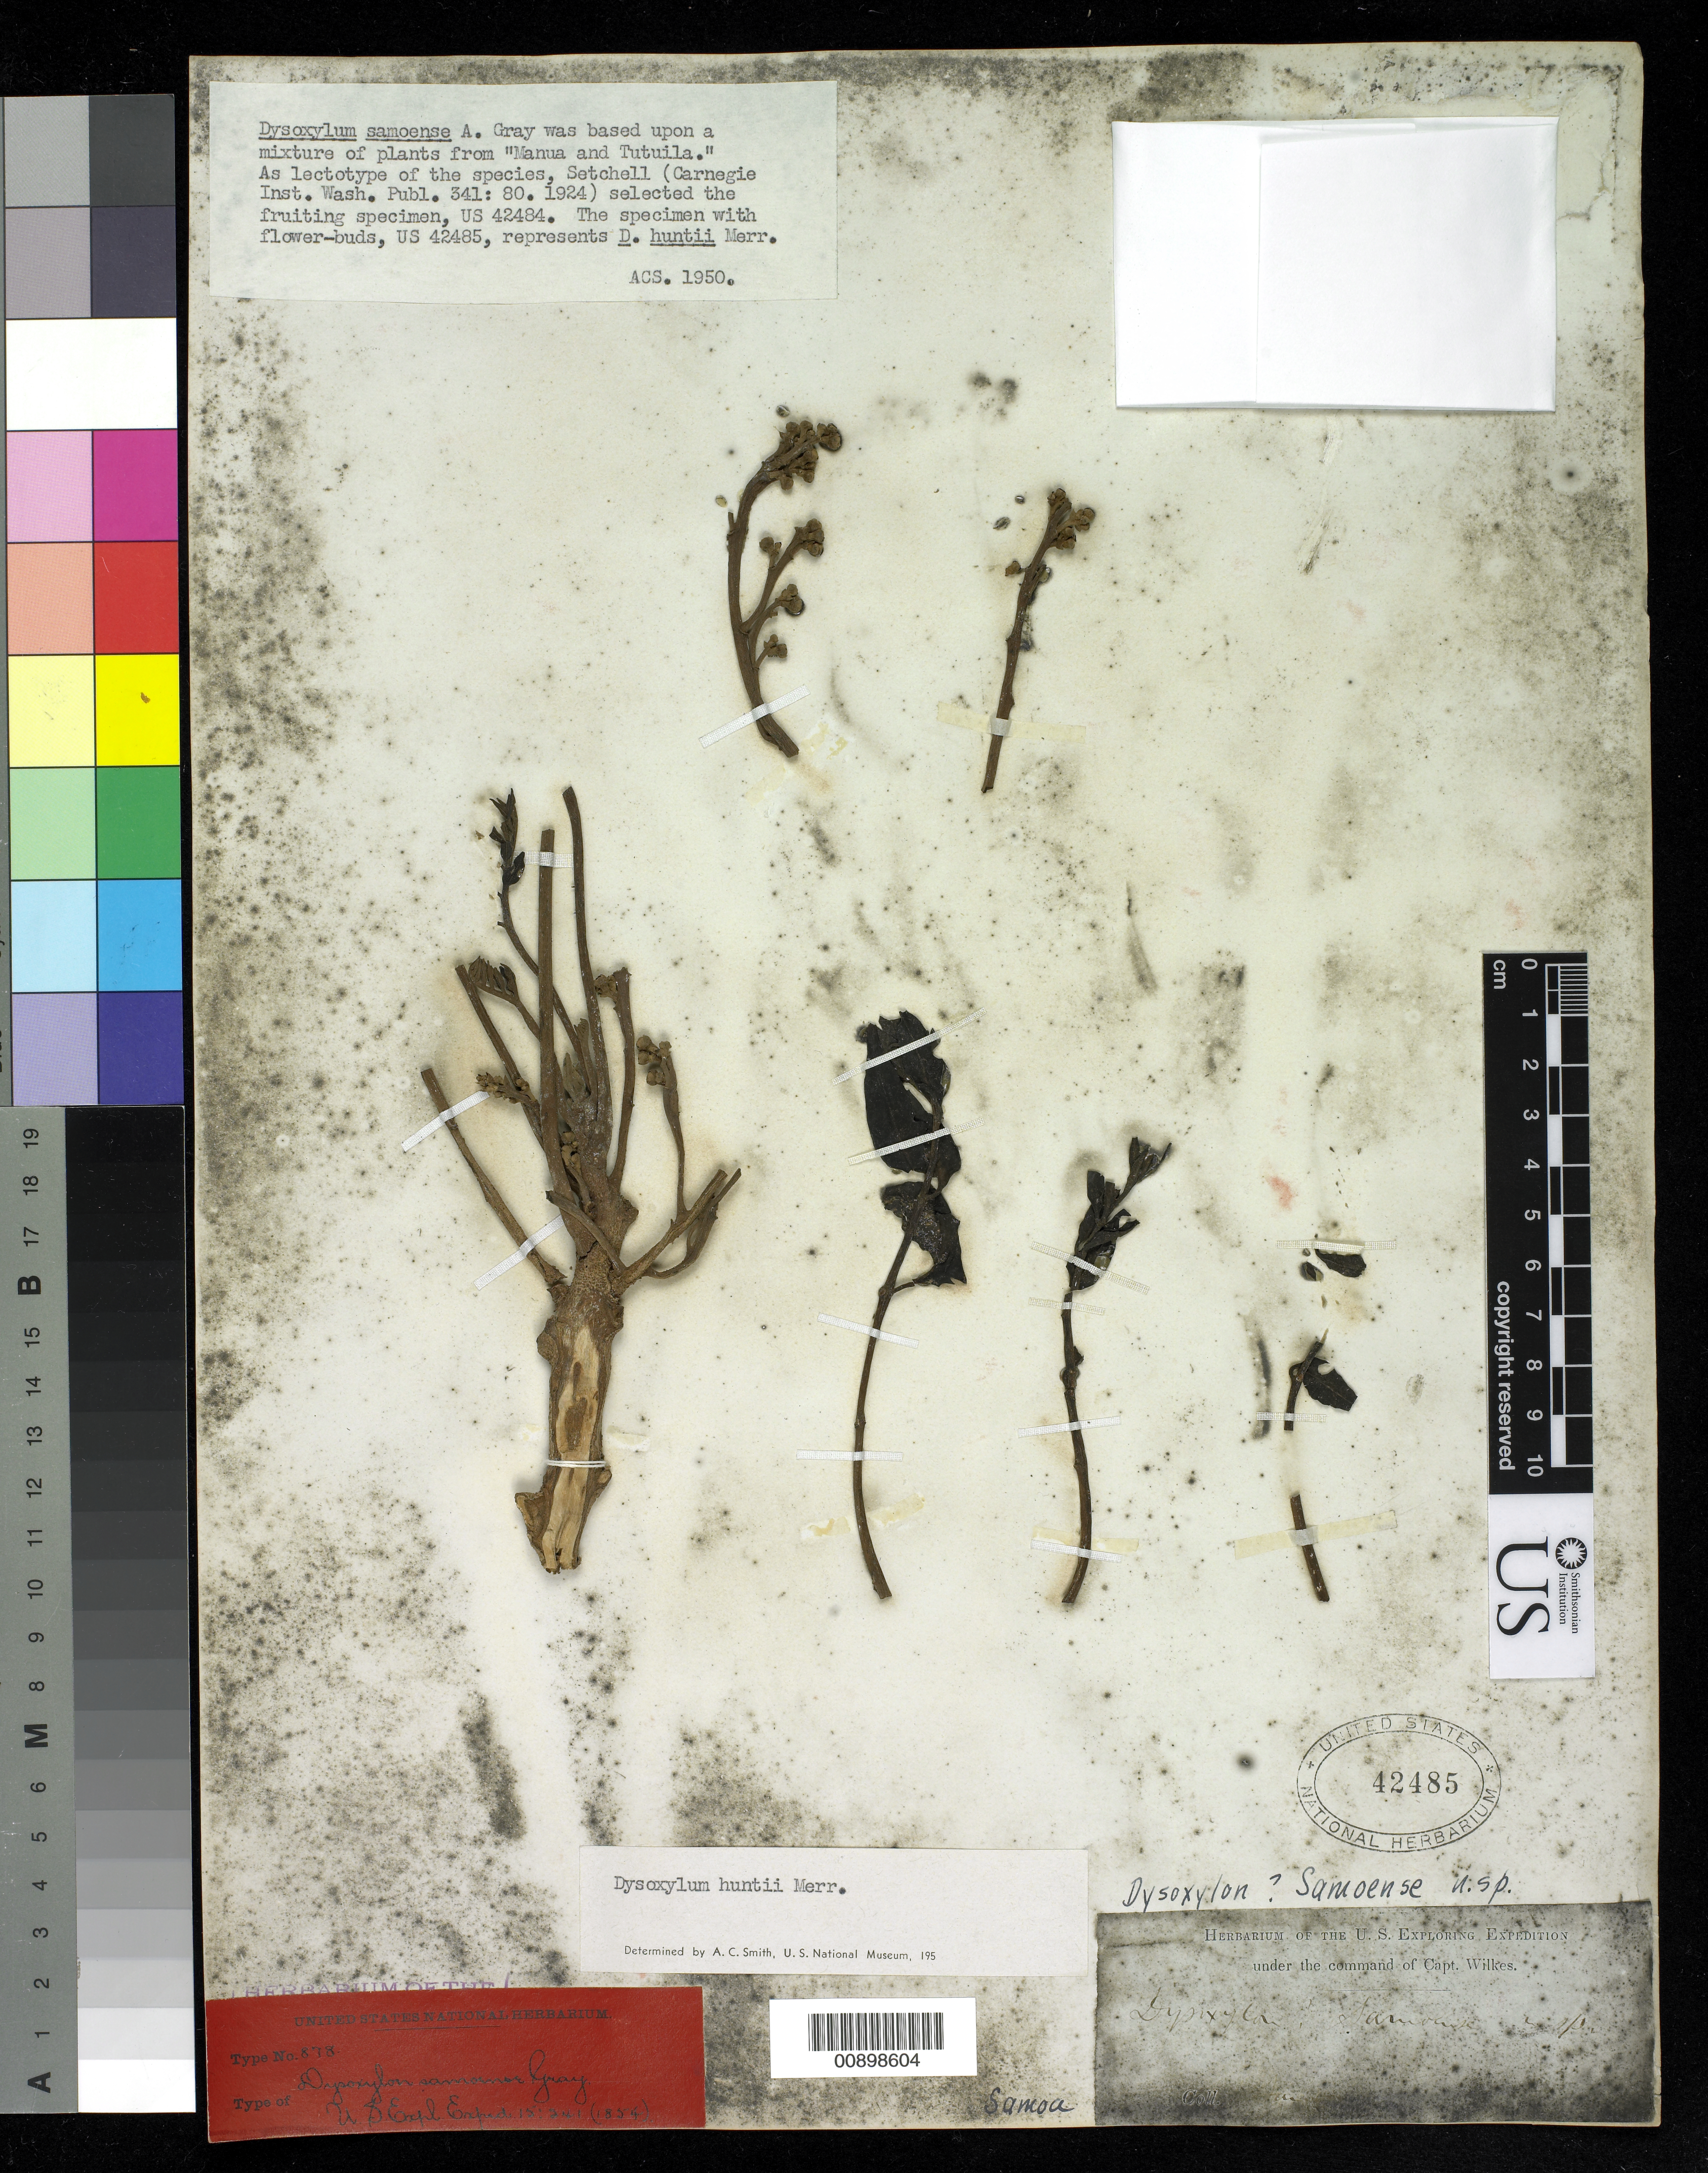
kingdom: Plantae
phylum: Tracheophyta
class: Magnoliopsida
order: Sapindales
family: Meliaceae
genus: Didymocheton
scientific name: Didymocheton huntii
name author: (Merr. ex Setch.) Harms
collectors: Wilkes Explor. Exped.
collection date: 1838/1842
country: American Samoa / Samoa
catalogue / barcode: US 42485